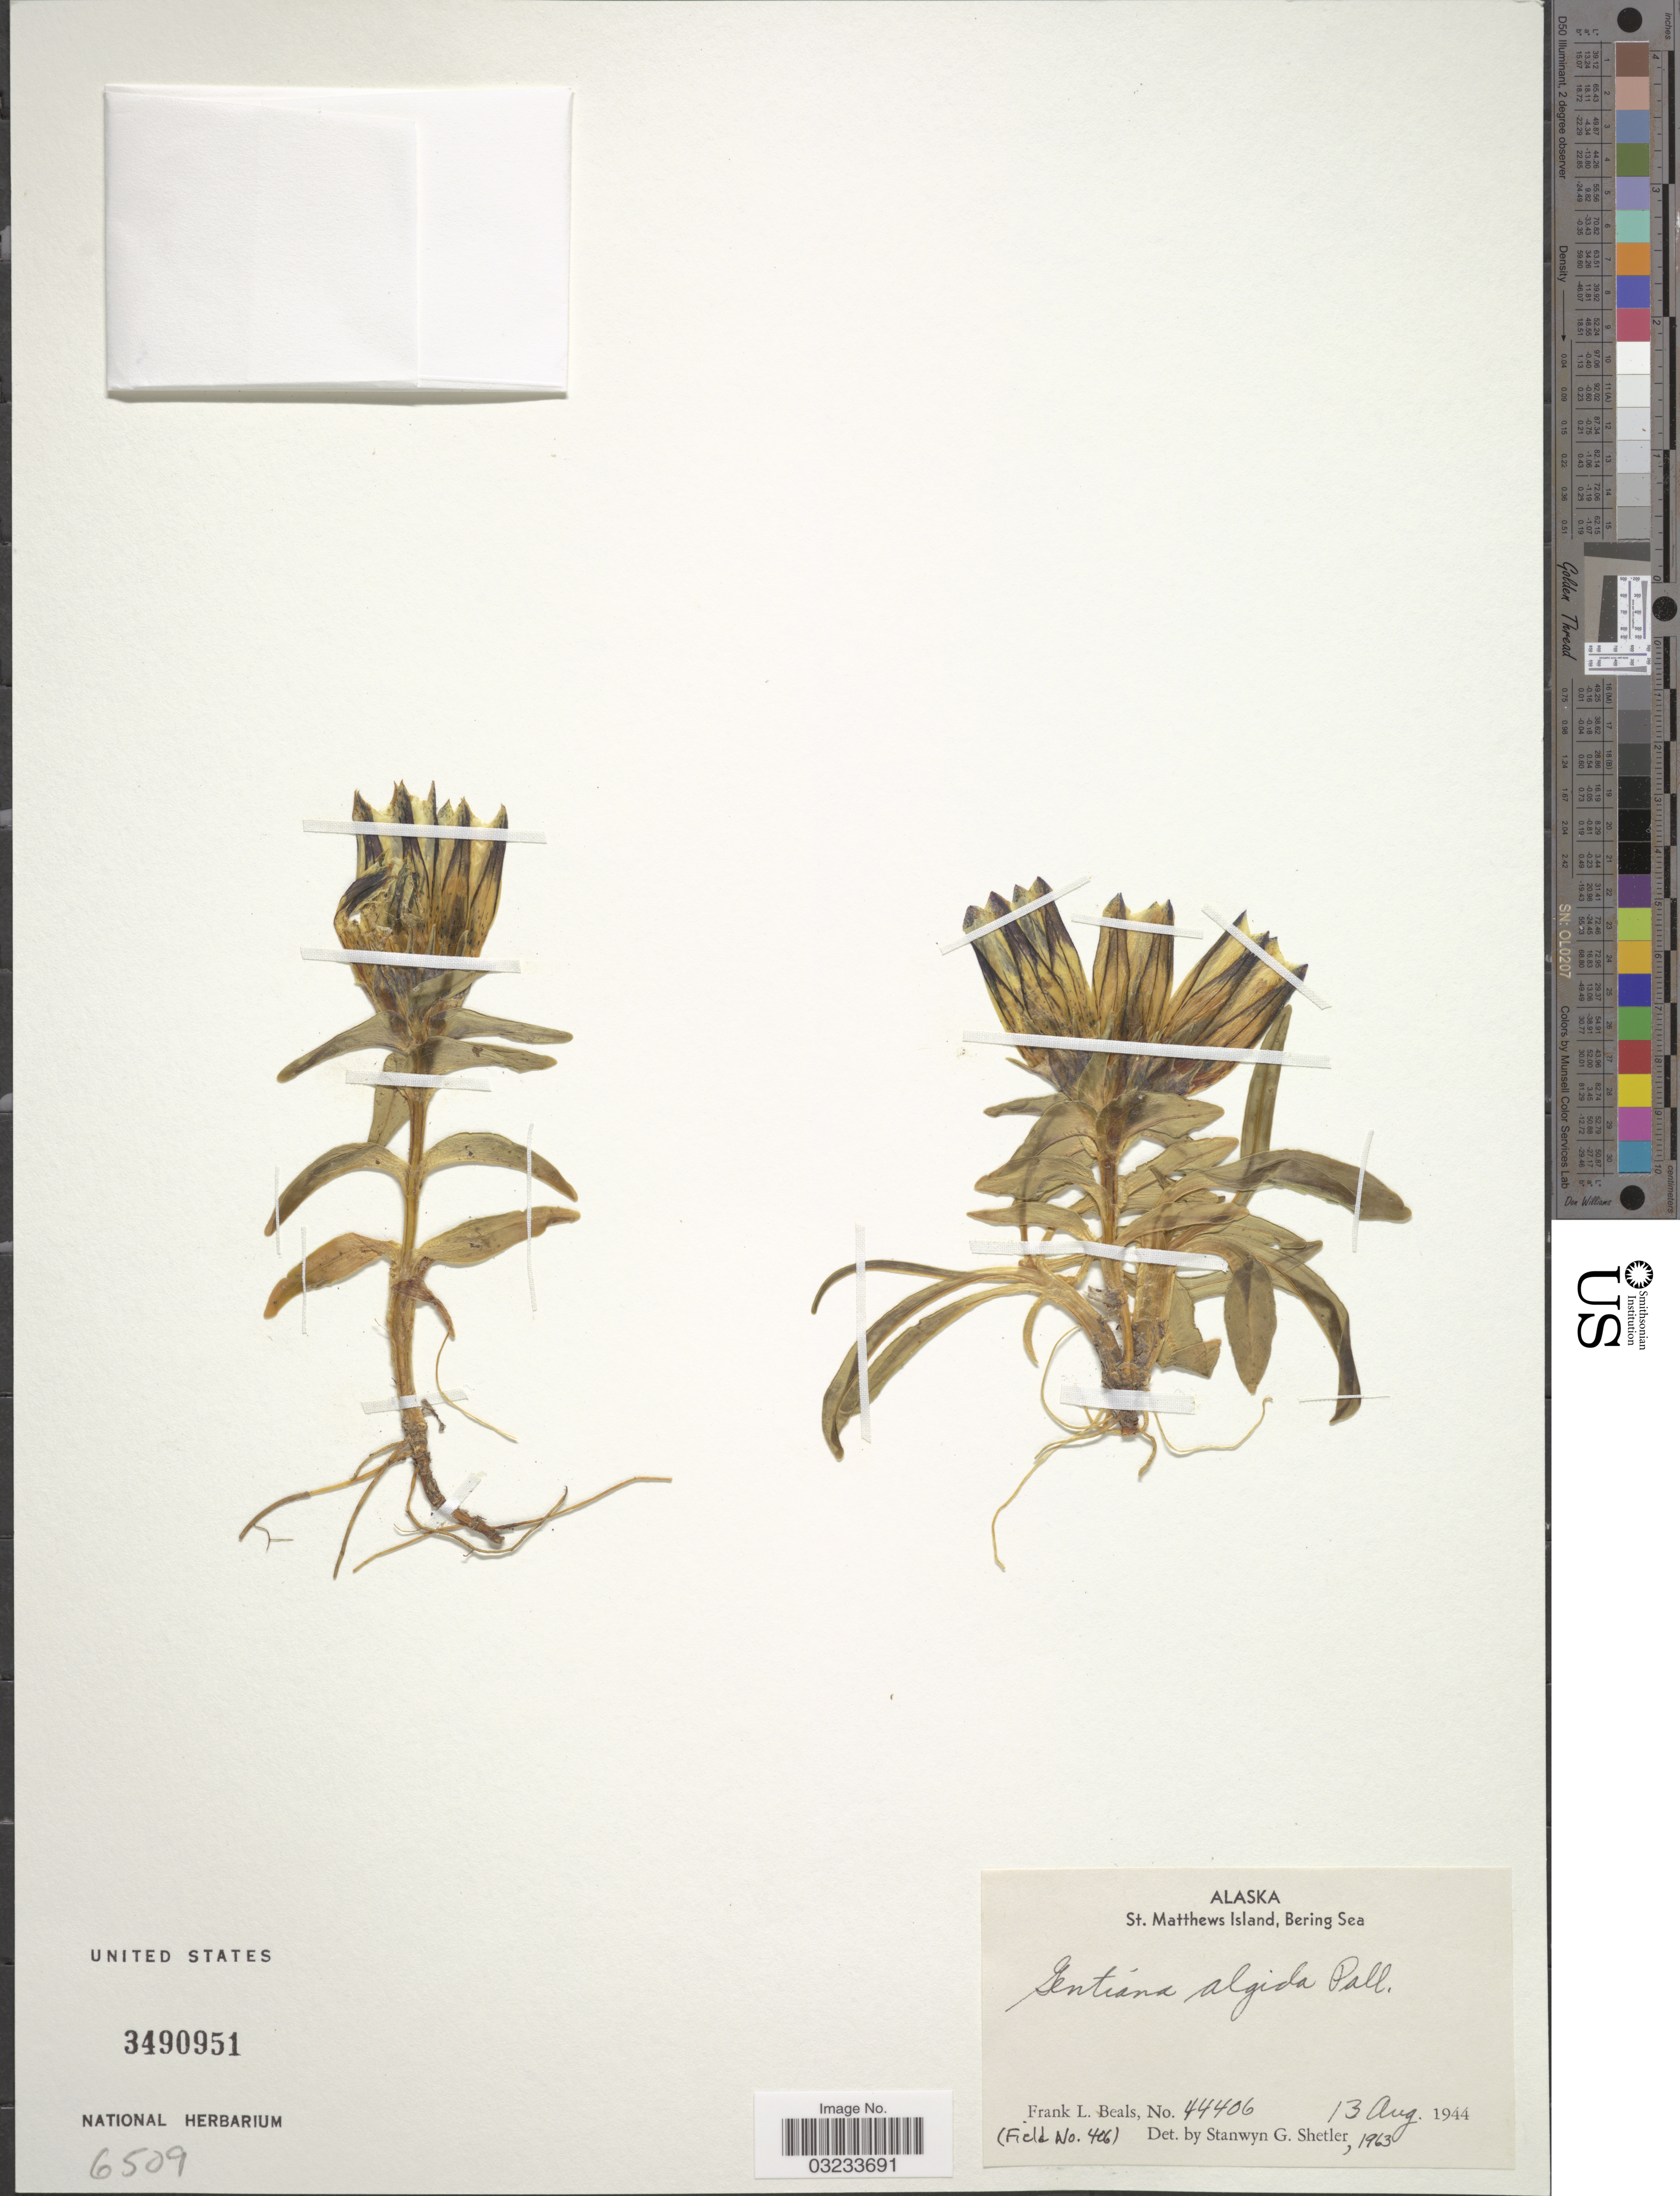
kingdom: Plantae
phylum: Tracheophyta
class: Magnoliopsida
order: Gentianales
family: Gentianaceae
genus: Gentiana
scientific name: Gentiana algida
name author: Pall.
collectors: F. Beals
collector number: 44406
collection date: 1944-08-13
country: United States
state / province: Alaska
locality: St. Matthews Island, Bering Sea.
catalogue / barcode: US 3490951